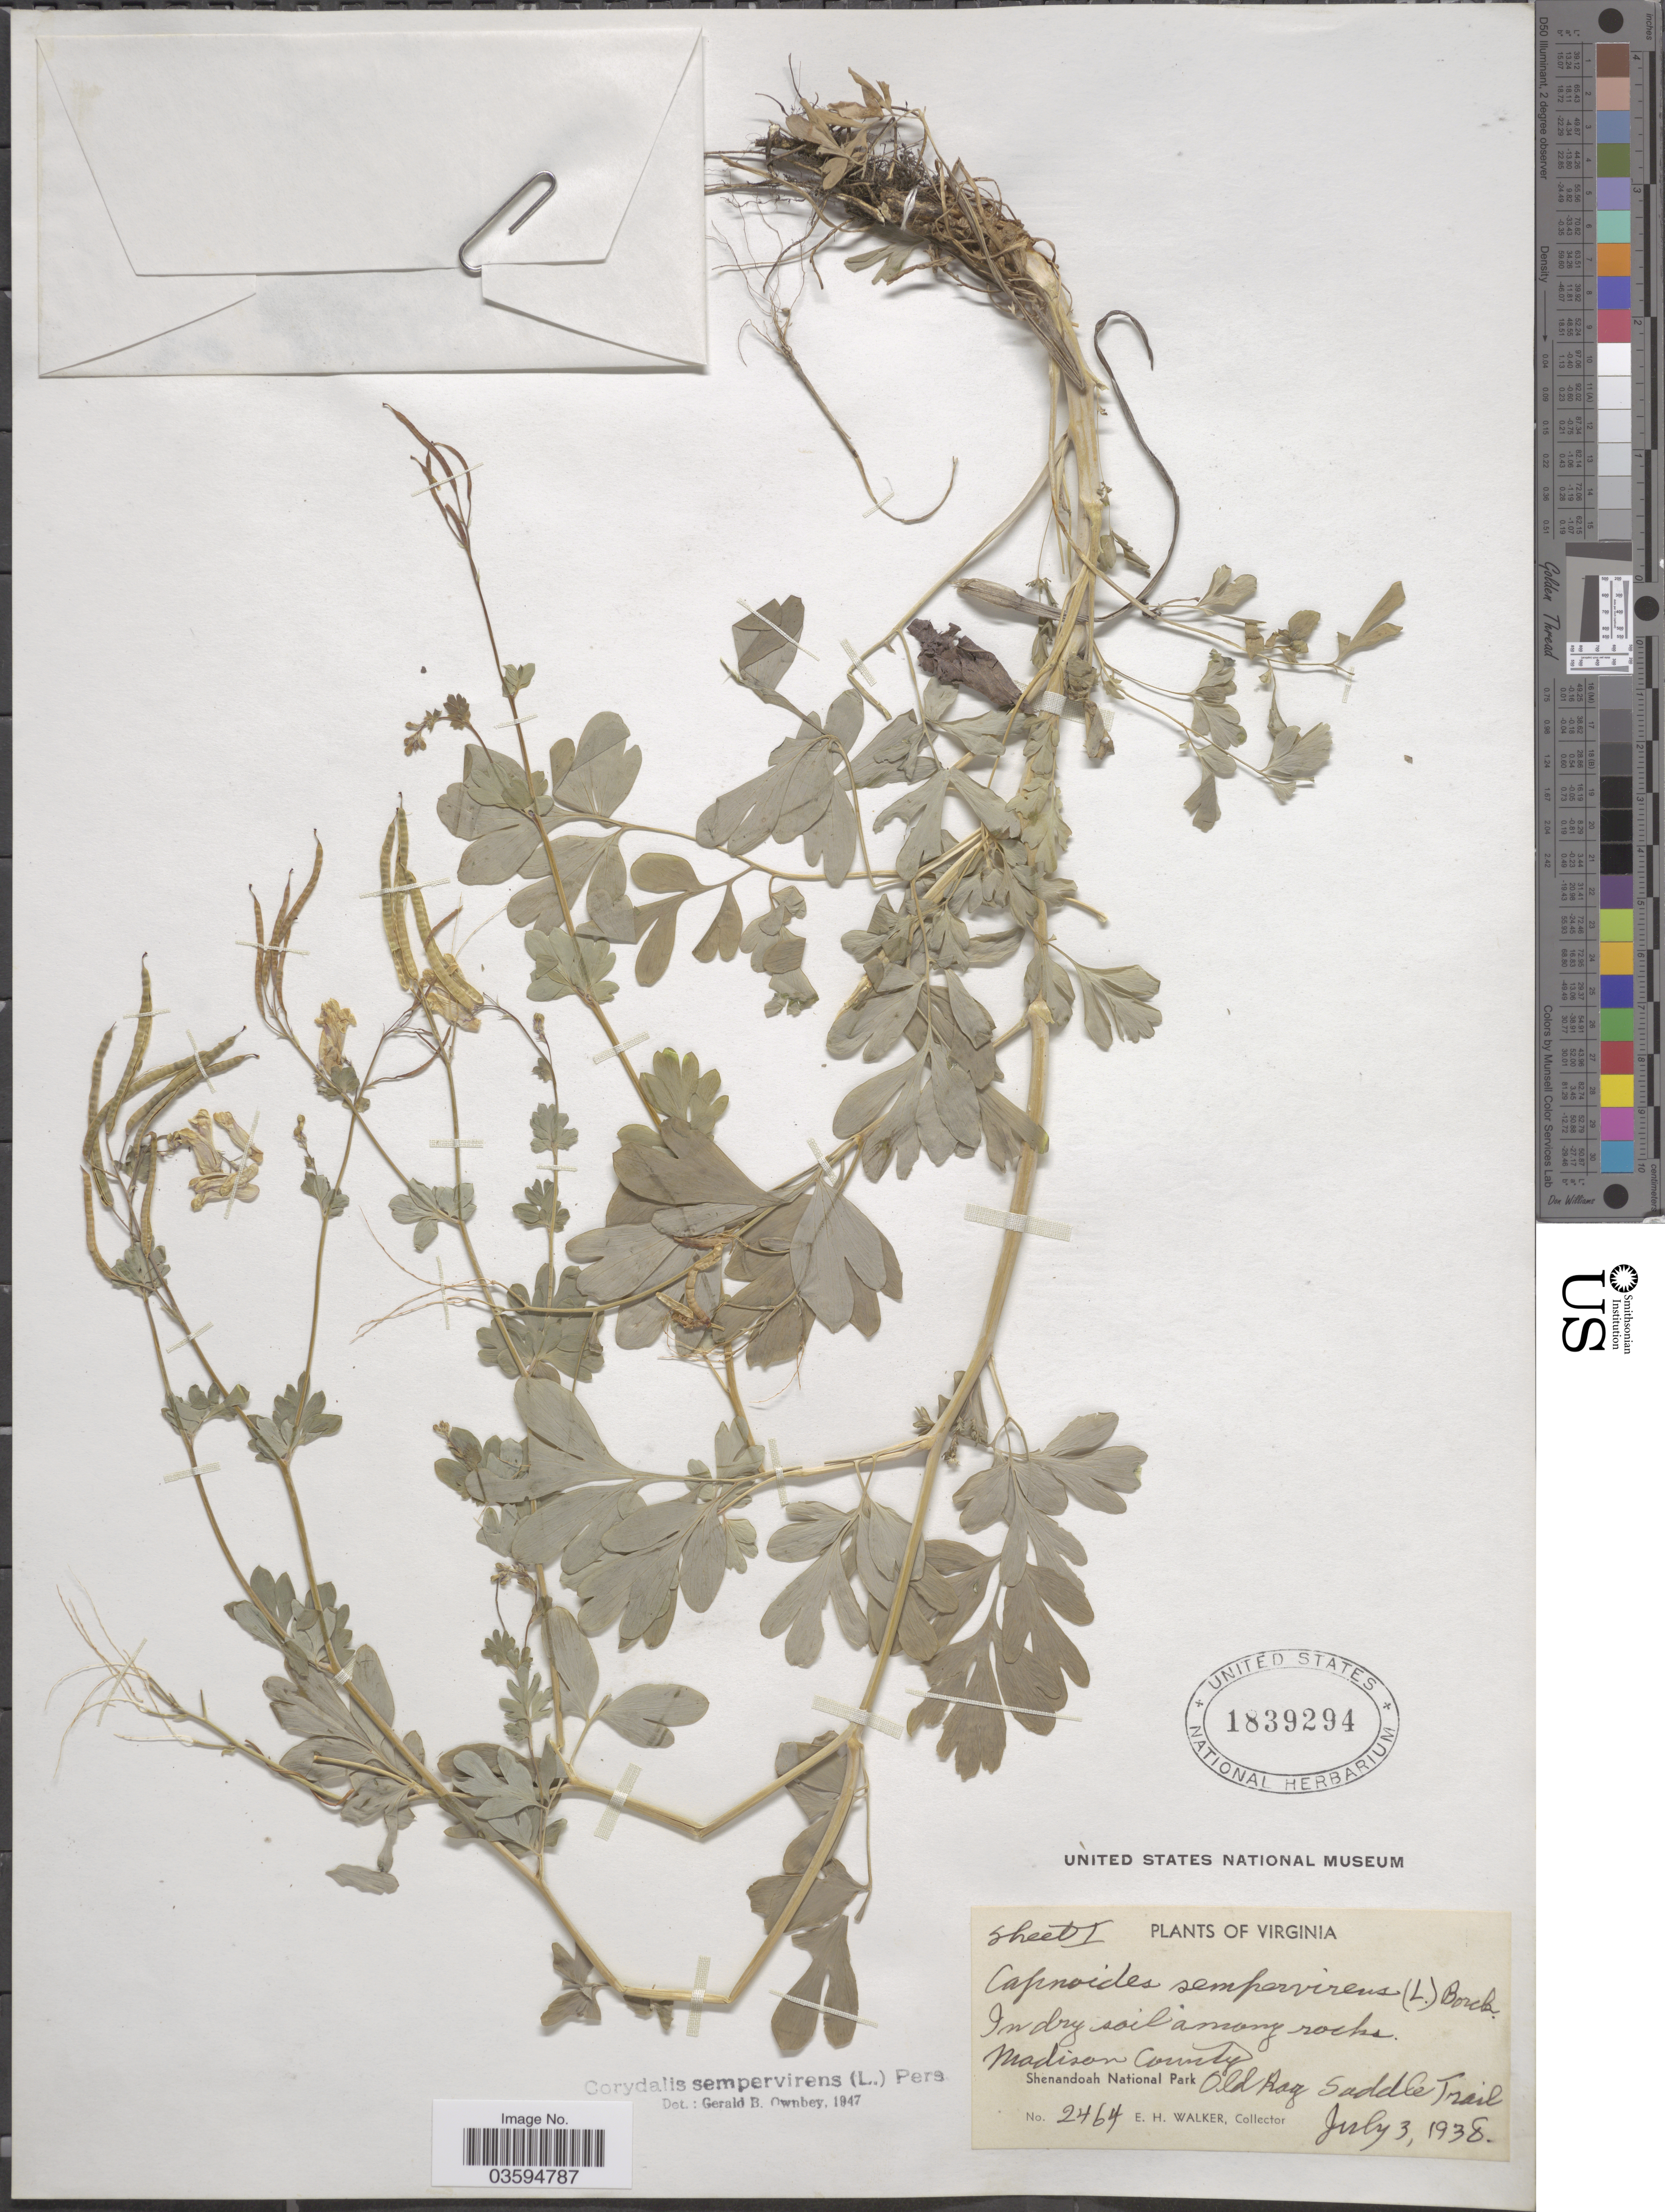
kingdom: Plantae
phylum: Tracheophyta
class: Magnoliopsida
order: Ranunculales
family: Papaveraceae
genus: Capnoides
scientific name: Capnoides sempervirens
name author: (L.) Borkh.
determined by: Strong, M. T., (US), Smithsonian Institution - National Museum of Natural History (UNITED STATES)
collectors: E. H. Walker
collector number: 2464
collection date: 1938-07-03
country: United States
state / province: Virginia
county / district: Madison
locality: In dry soil among rocks. Madison County. Shenandoah National Park. Old Rag Saddle Trail.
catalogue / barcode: US 1839294